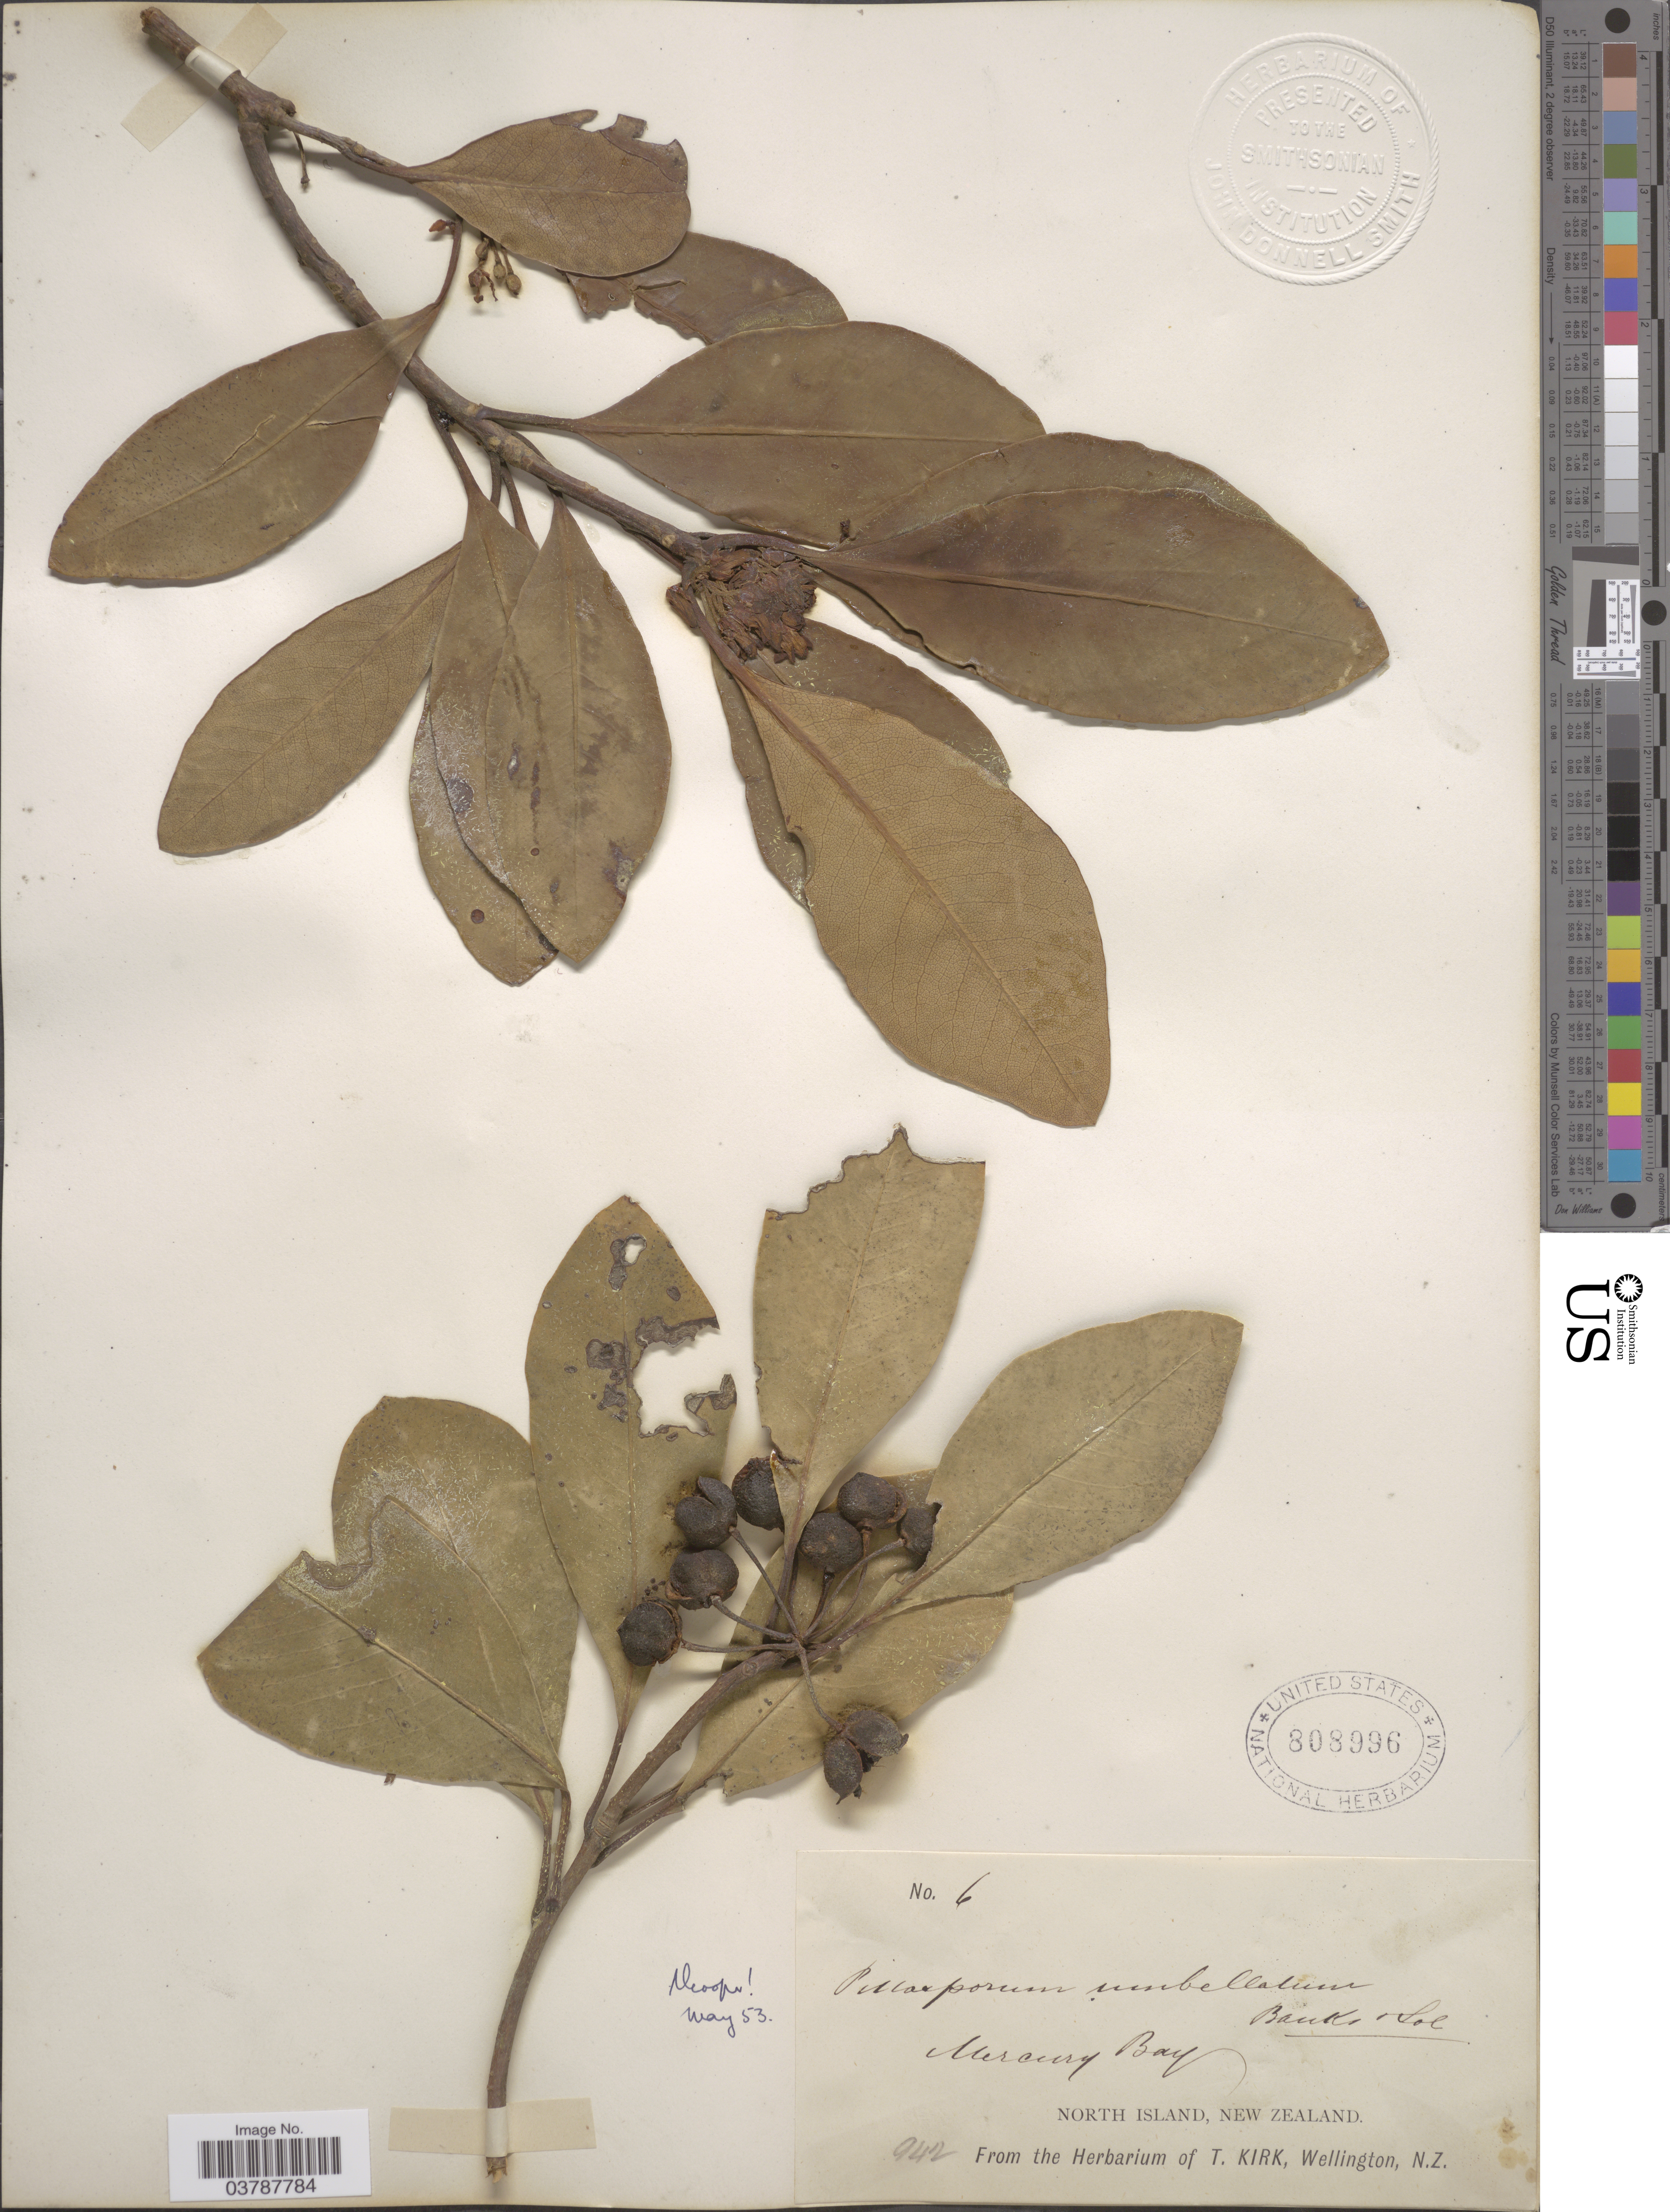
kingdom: Plantae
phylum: Tracheophyta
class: Magnoliopsida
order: Apiales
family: Pittosporaceae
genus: Pittosporum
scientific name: Pittosporum umbellatum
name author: Gaertn.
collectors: ex herb. T. Kirk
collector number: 6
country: New Zealand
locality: Mercury Bay. North Island.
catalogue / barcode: US 808996